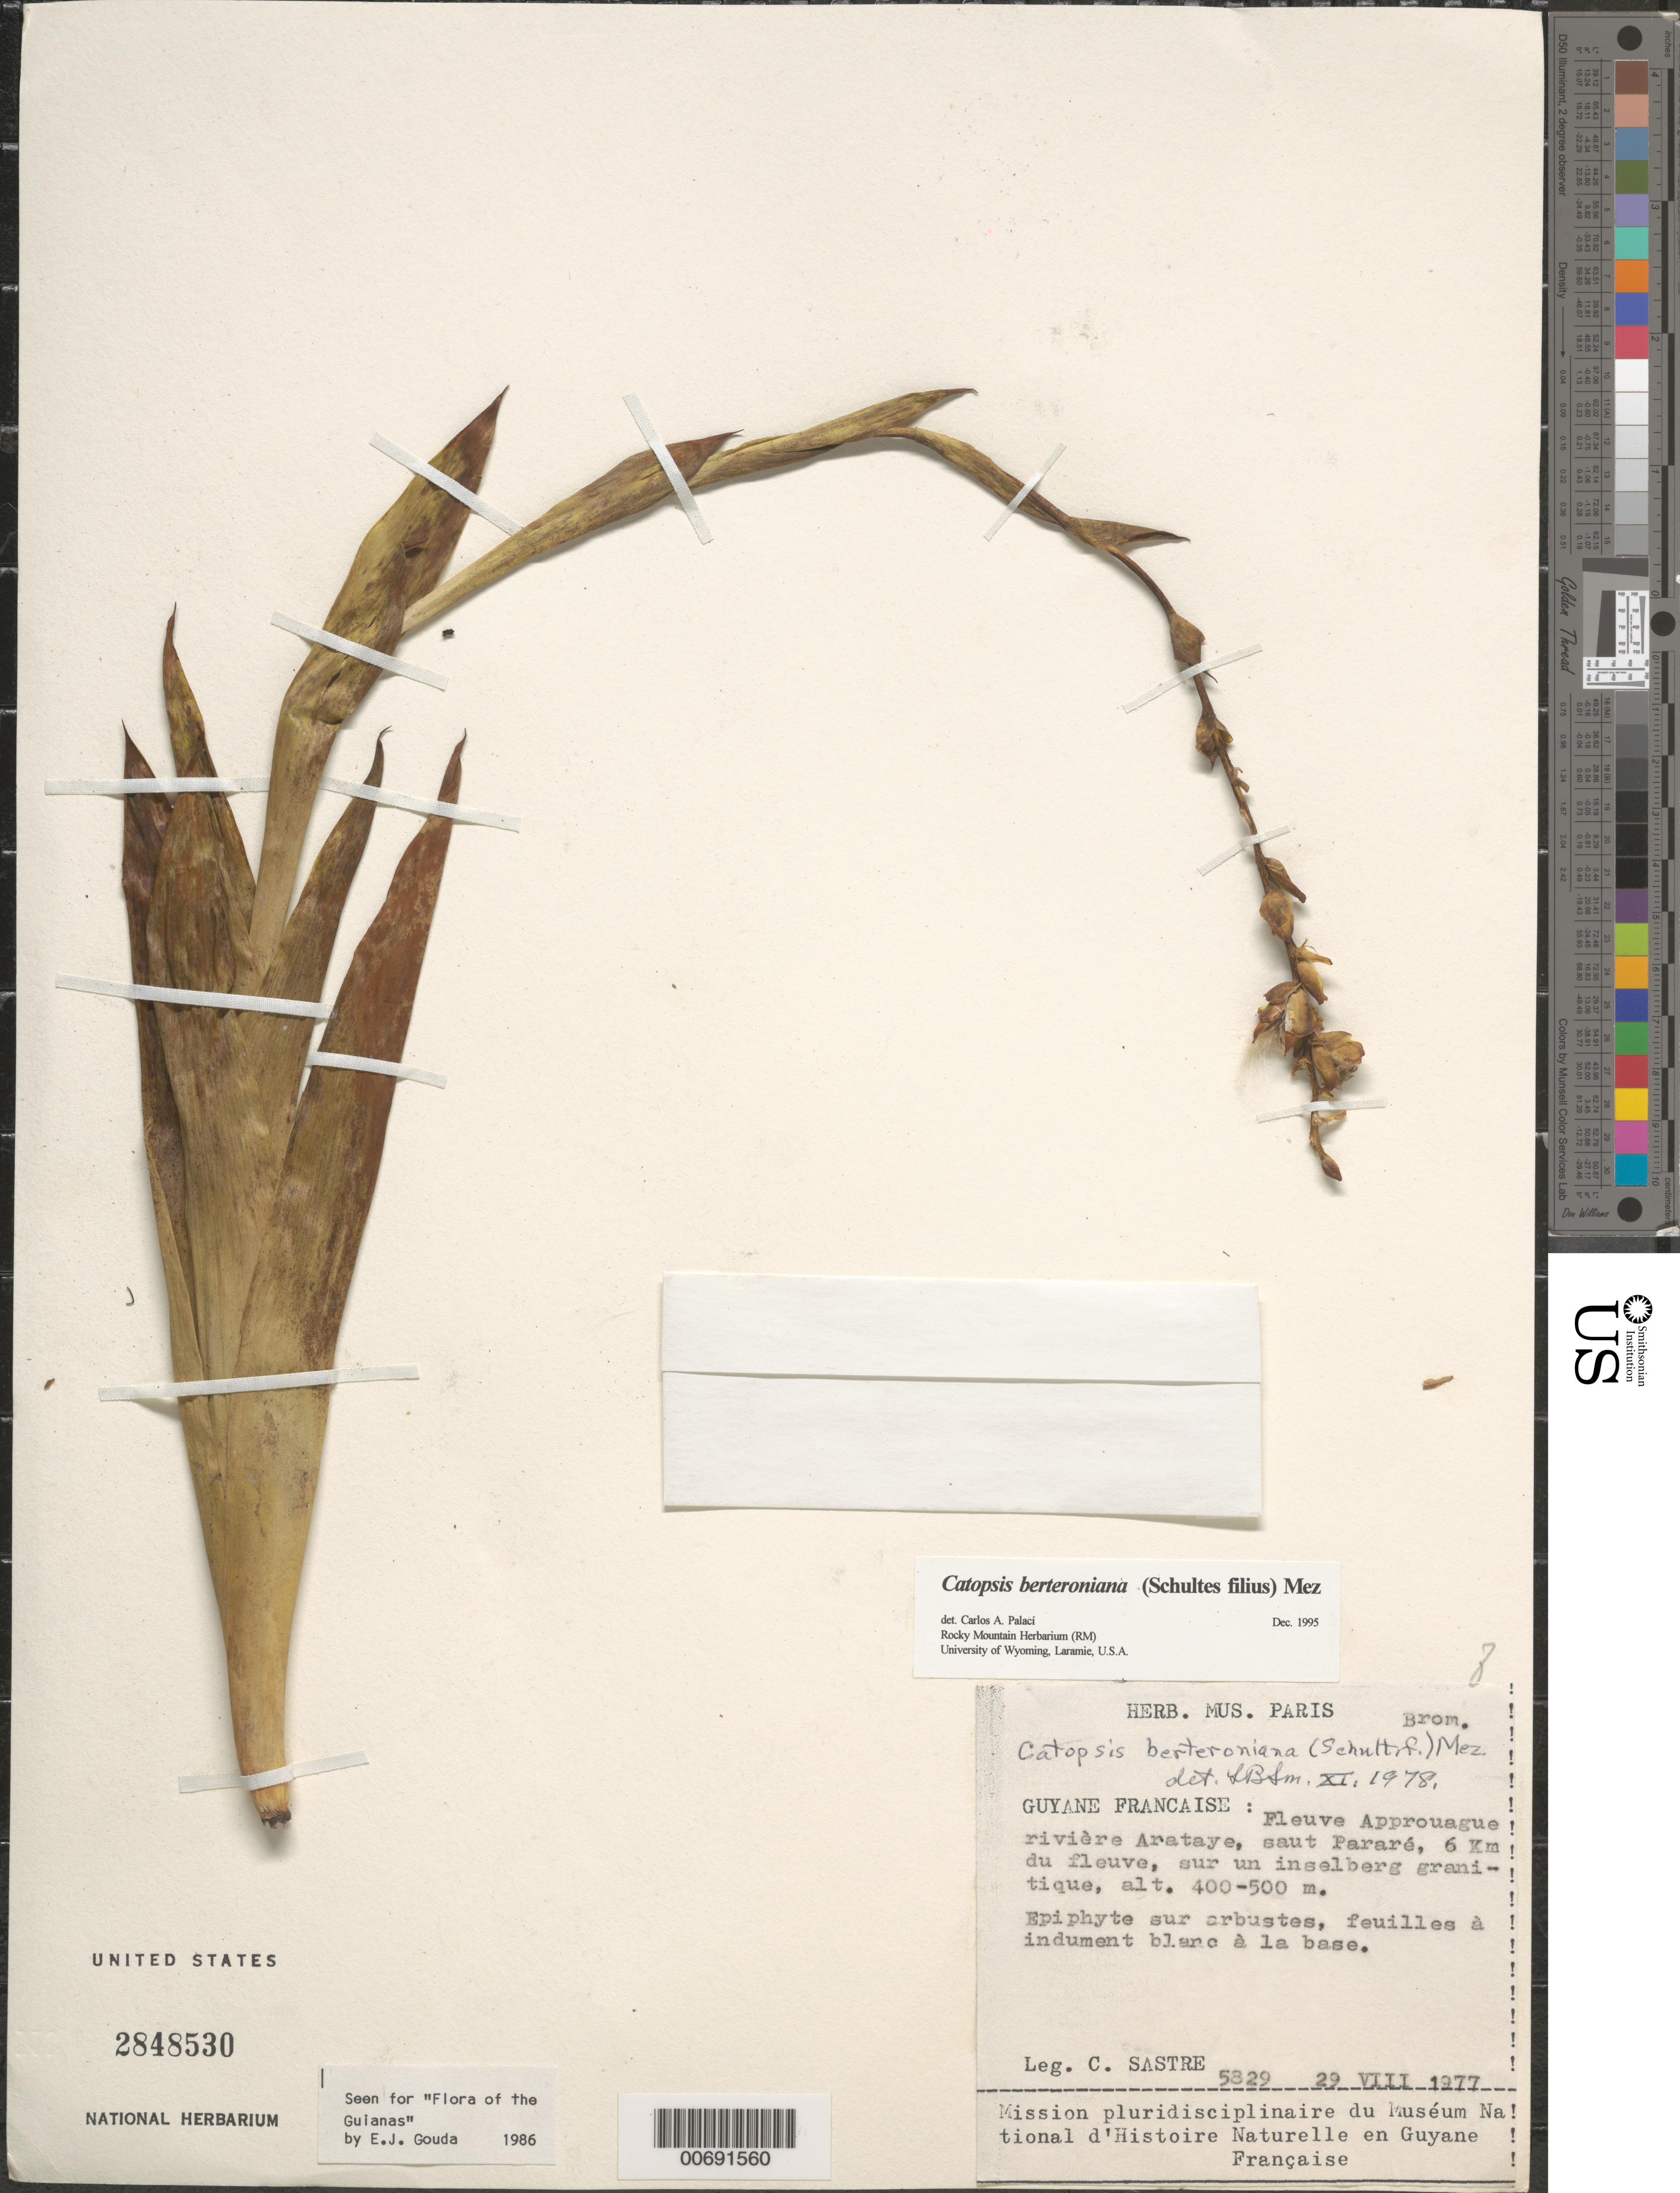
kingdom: Plantae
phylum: Tracheophyta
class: Liliopsida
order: Poales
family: Bromeliaceae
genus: Catopsis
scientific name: Catopsis berteroniana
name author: (Schult. & Schult. f.) Mez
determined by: Palací, C. A., (RM), University of Wyoming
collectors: C. H. L. Sastre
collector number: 5829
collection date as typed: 29-Aug-77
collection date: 1977-08-29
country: French Guiana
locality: Saut Pararé, Rivière Arataye, Fleuve Approuague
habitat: On granitic inselberg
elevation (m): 400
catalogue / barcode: US 2848530